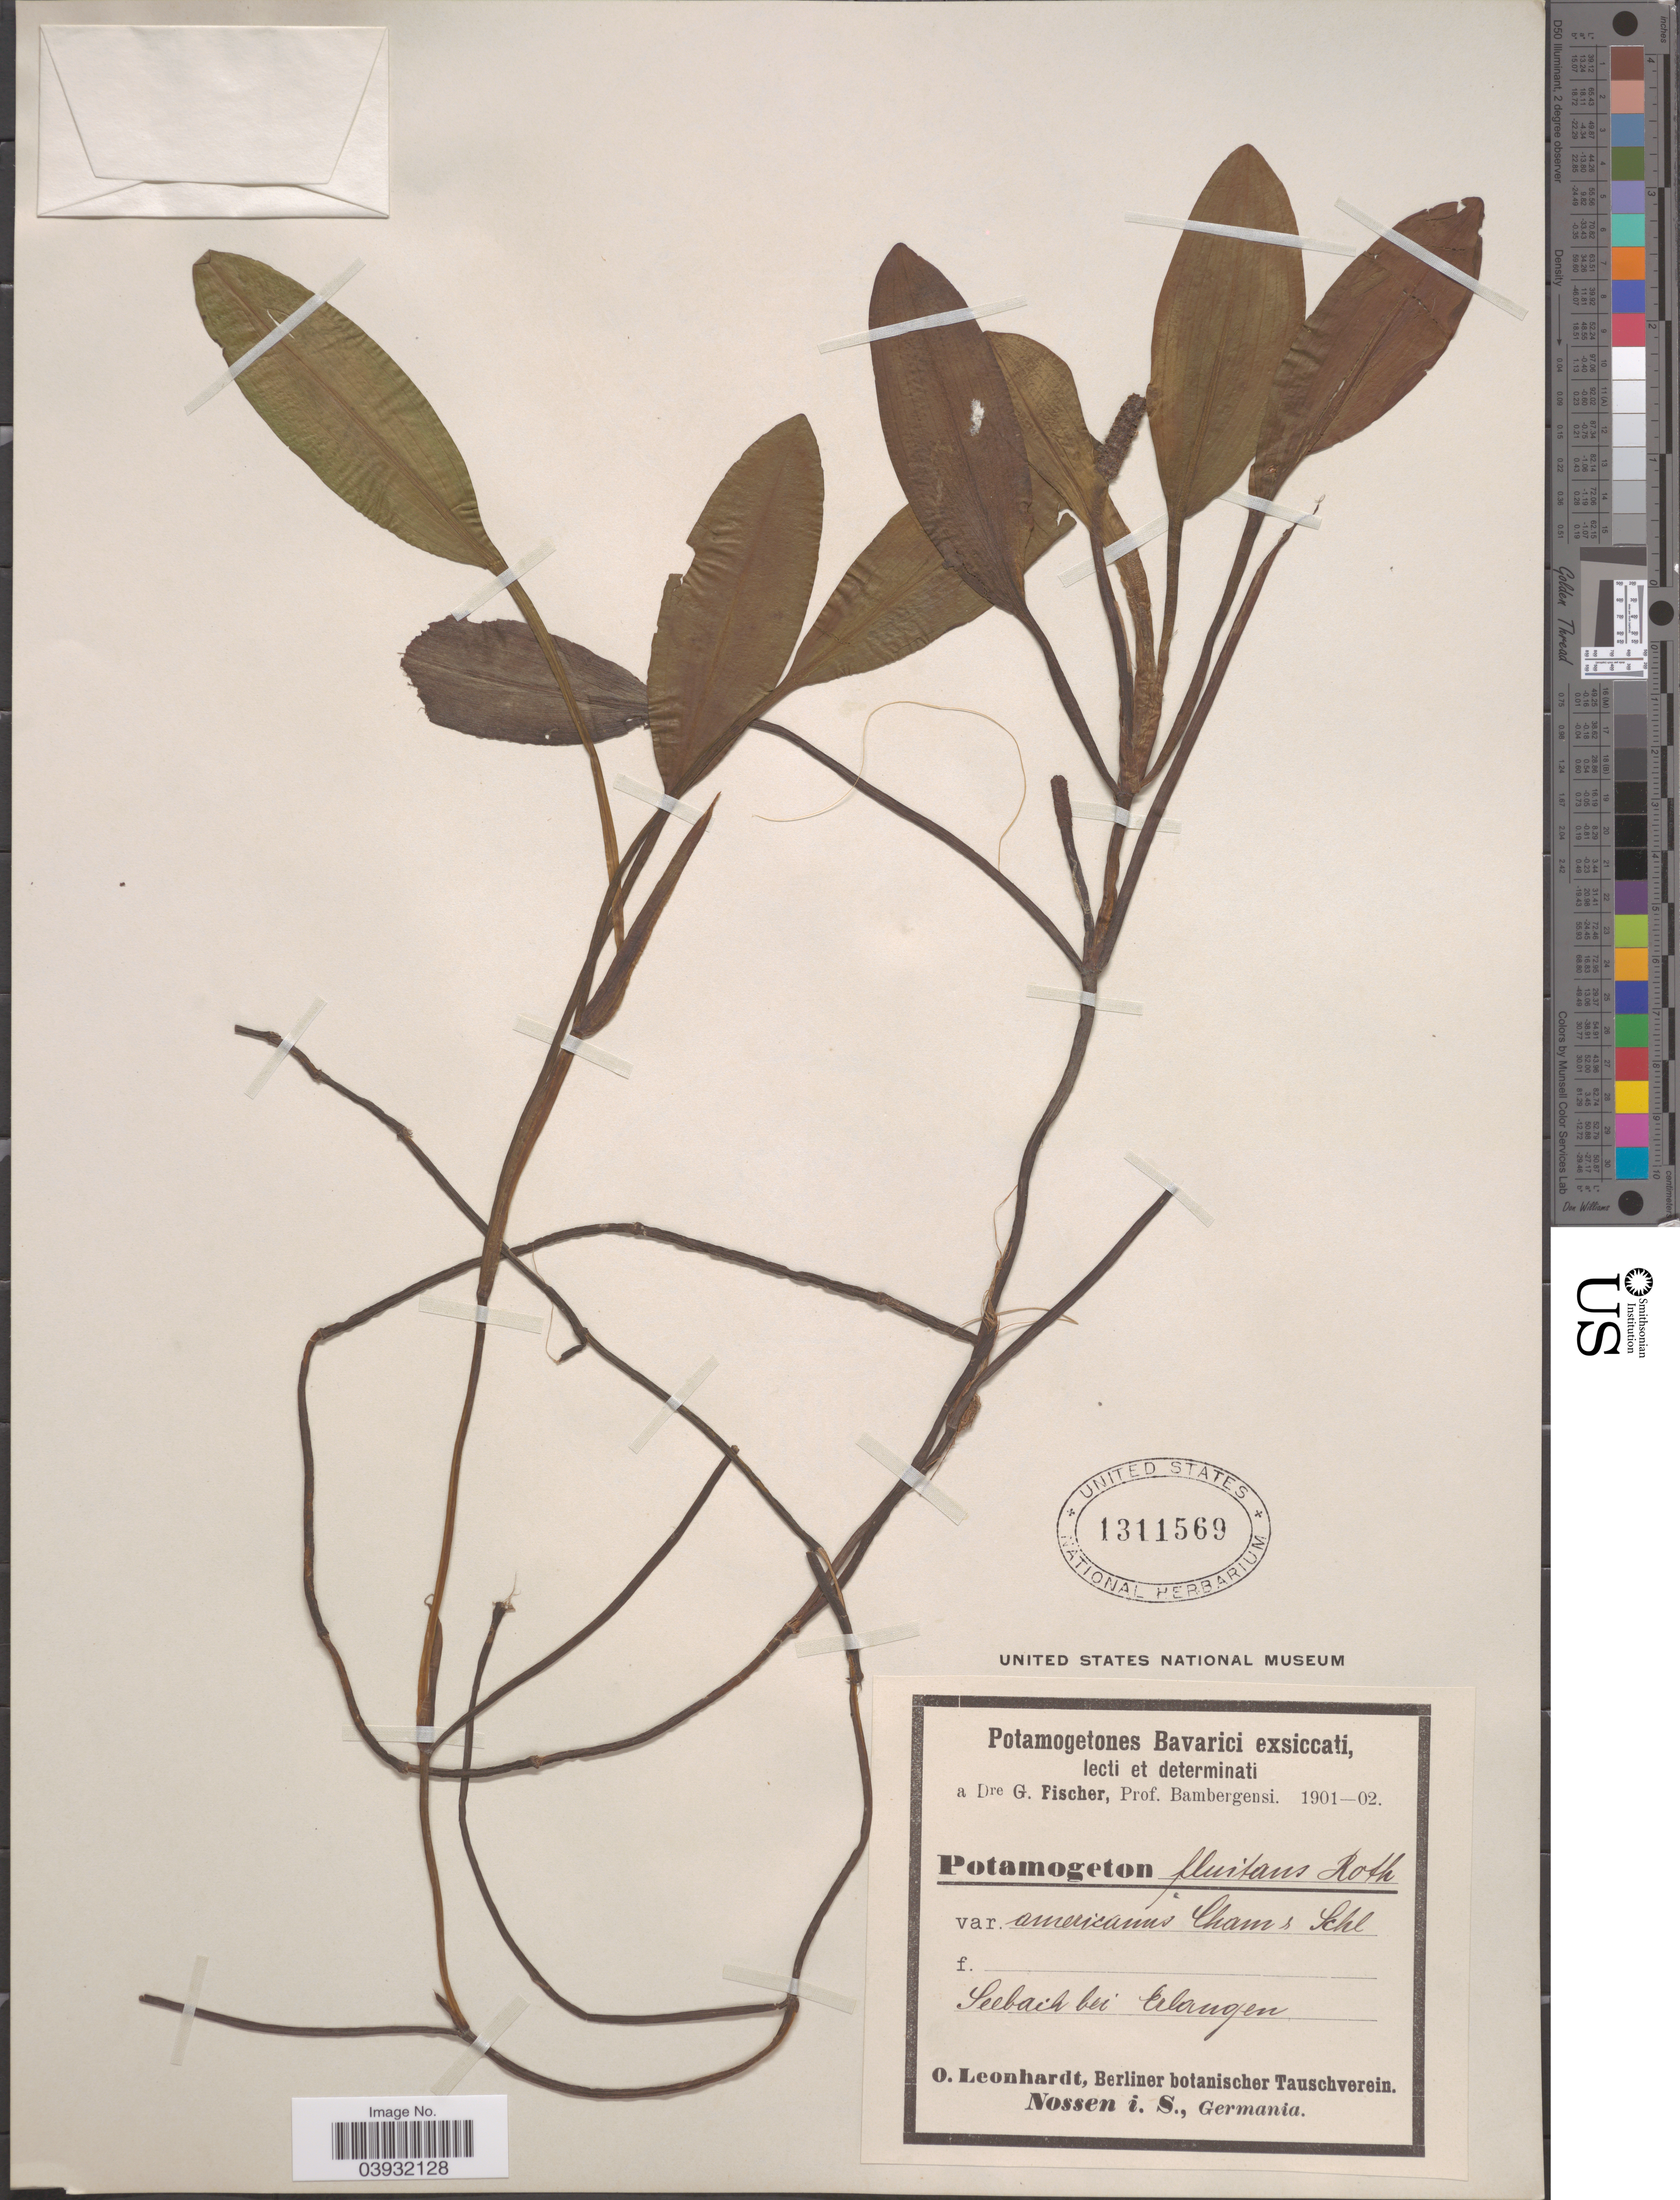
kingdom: Plantae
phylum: Tracheophyta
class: Liliopsida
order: Alismatales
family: Potamogetonaceae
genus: Potamogeton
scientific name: Potamogeton fluitans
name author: Roth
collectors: O. Leonhardt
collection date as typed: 1902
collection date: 1901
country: Germany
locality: Seebach bei Erlangen. Nossen i. S.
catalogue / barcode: US 1311569